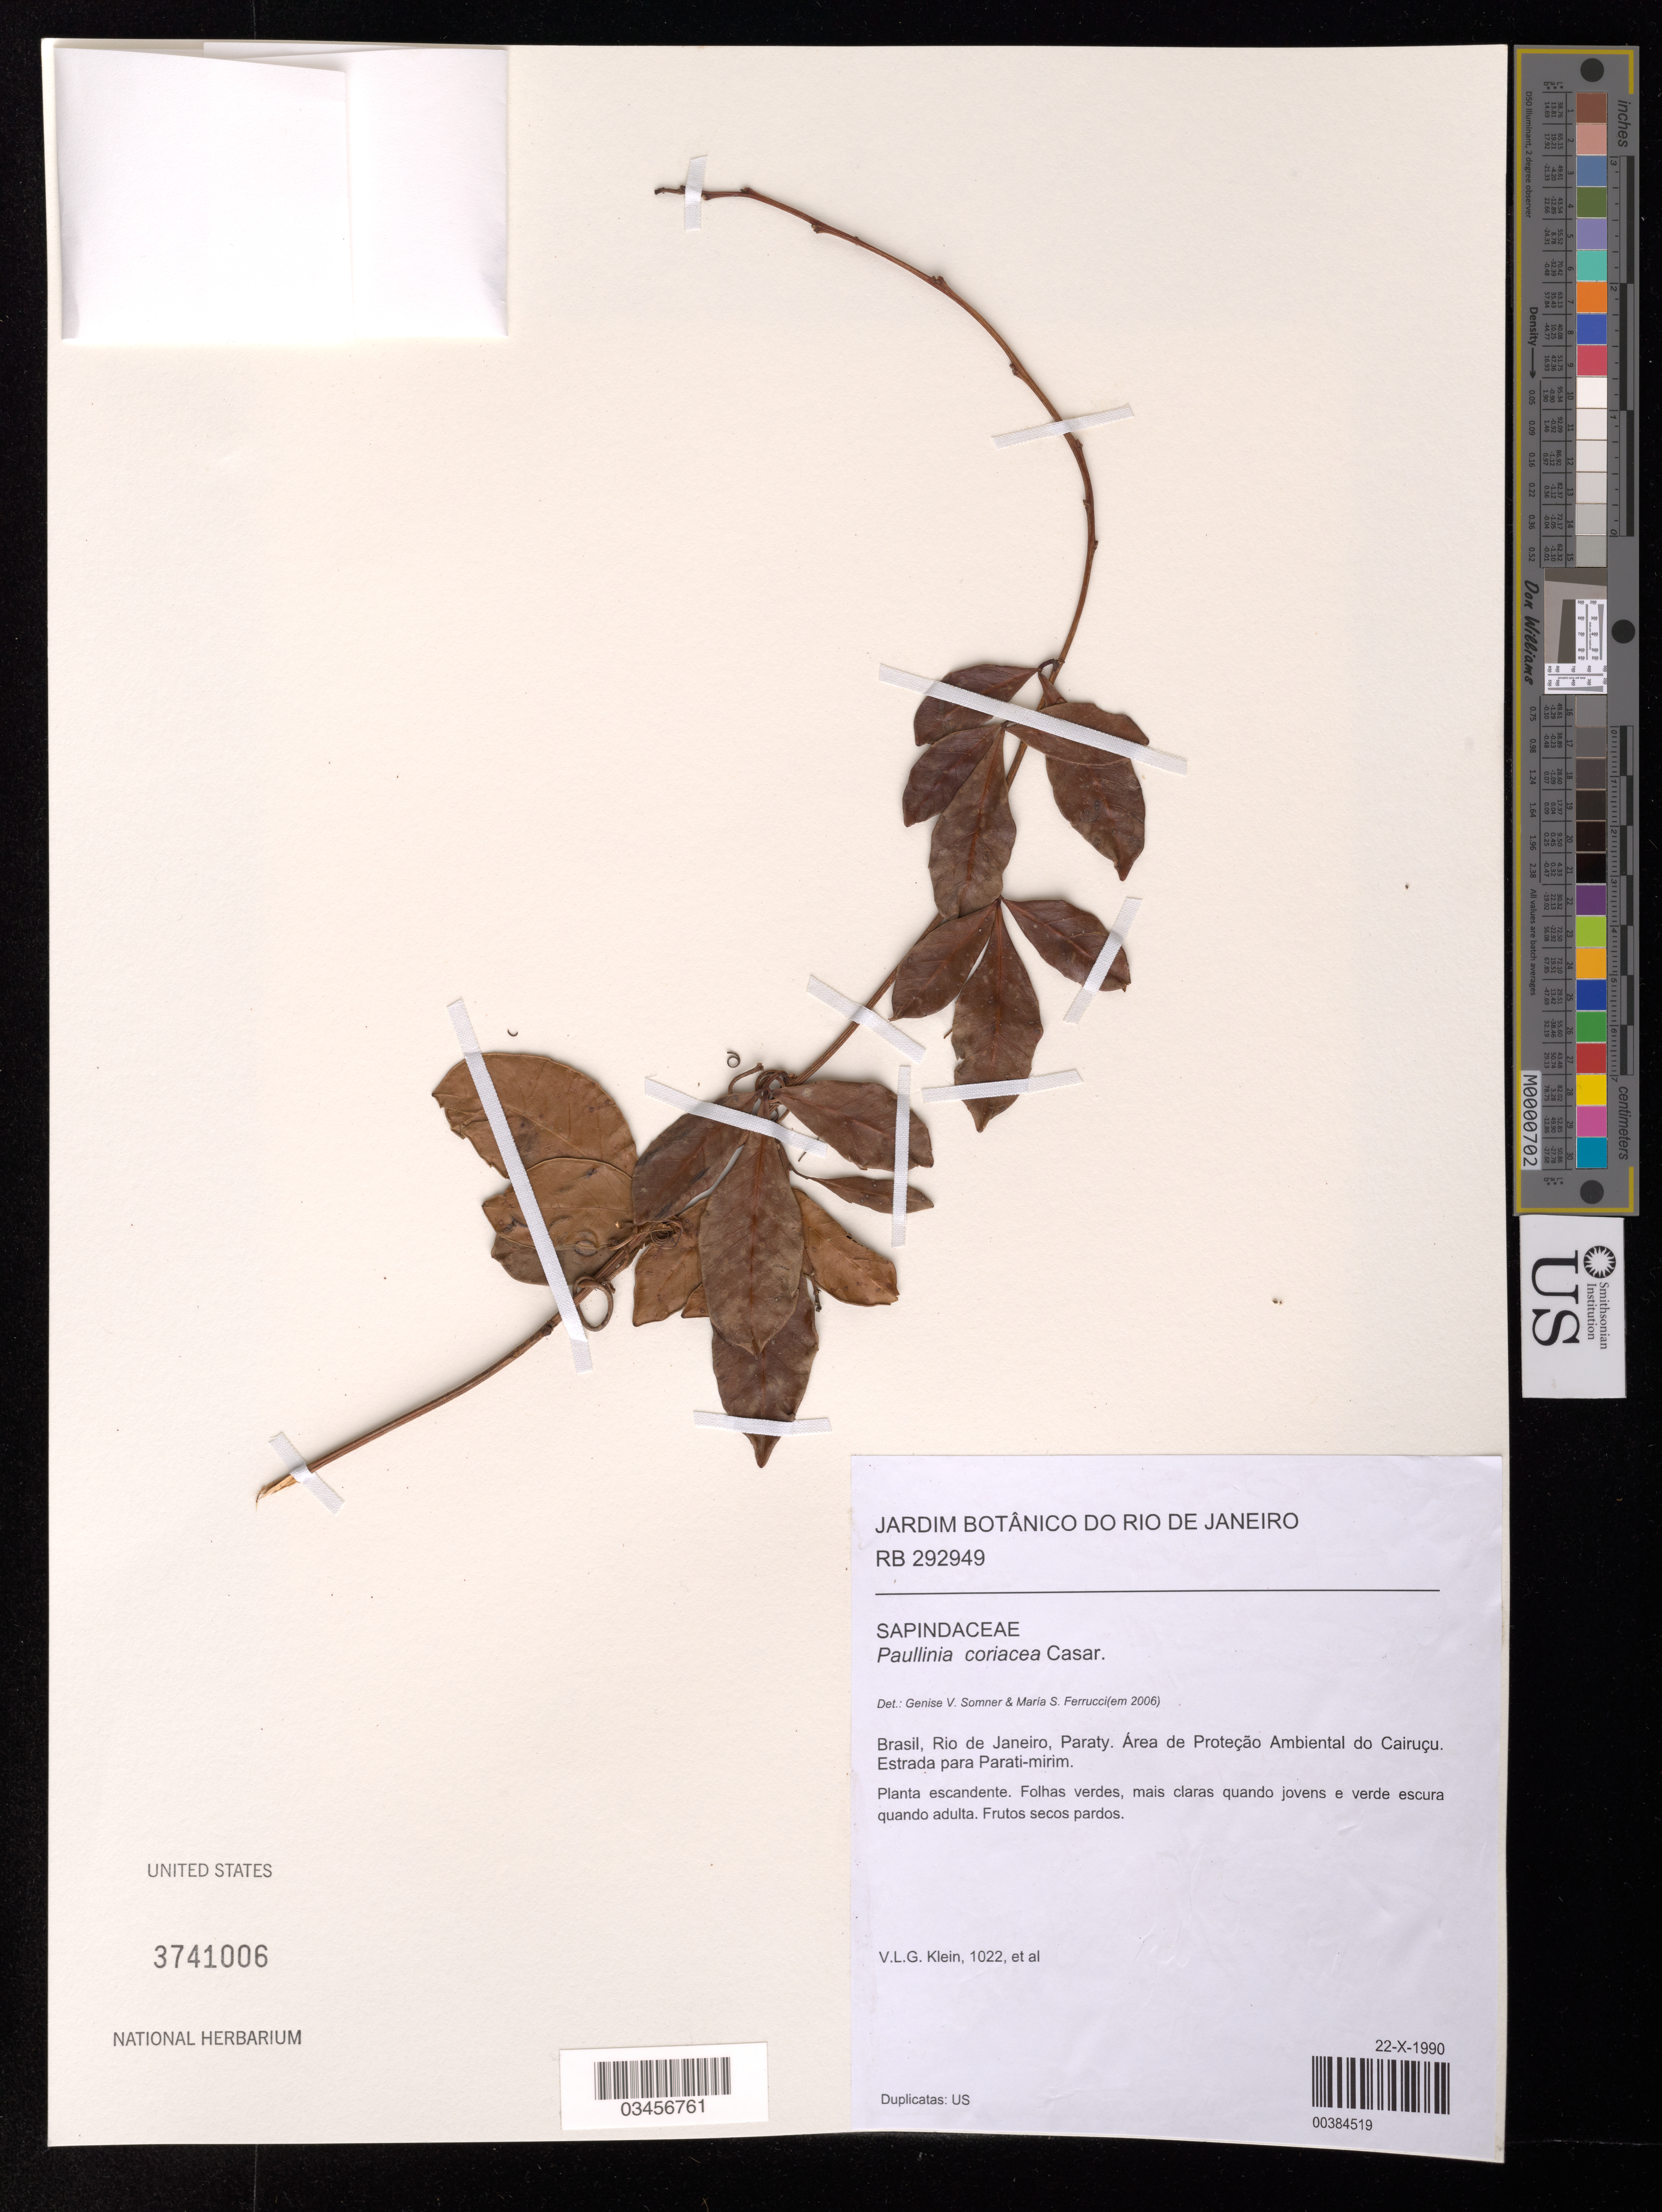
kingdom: Plantae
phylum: Tracheophyta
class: Magnoliopsida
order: Sapindales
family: Sapindaceae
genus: Paullinia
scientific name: Paullinia coriacea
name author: Casar.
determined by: Somner, G. V.; Ferrucci, M. S.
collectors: V. L. G. Klein et al.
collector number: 1022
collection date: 1990-10-22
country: Brazil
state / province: Rio de Janeiro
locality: Paraty. Área de Proteção Ambiental do Cairuçu. Estrada para Parati-mirim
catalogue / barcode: US 3741006